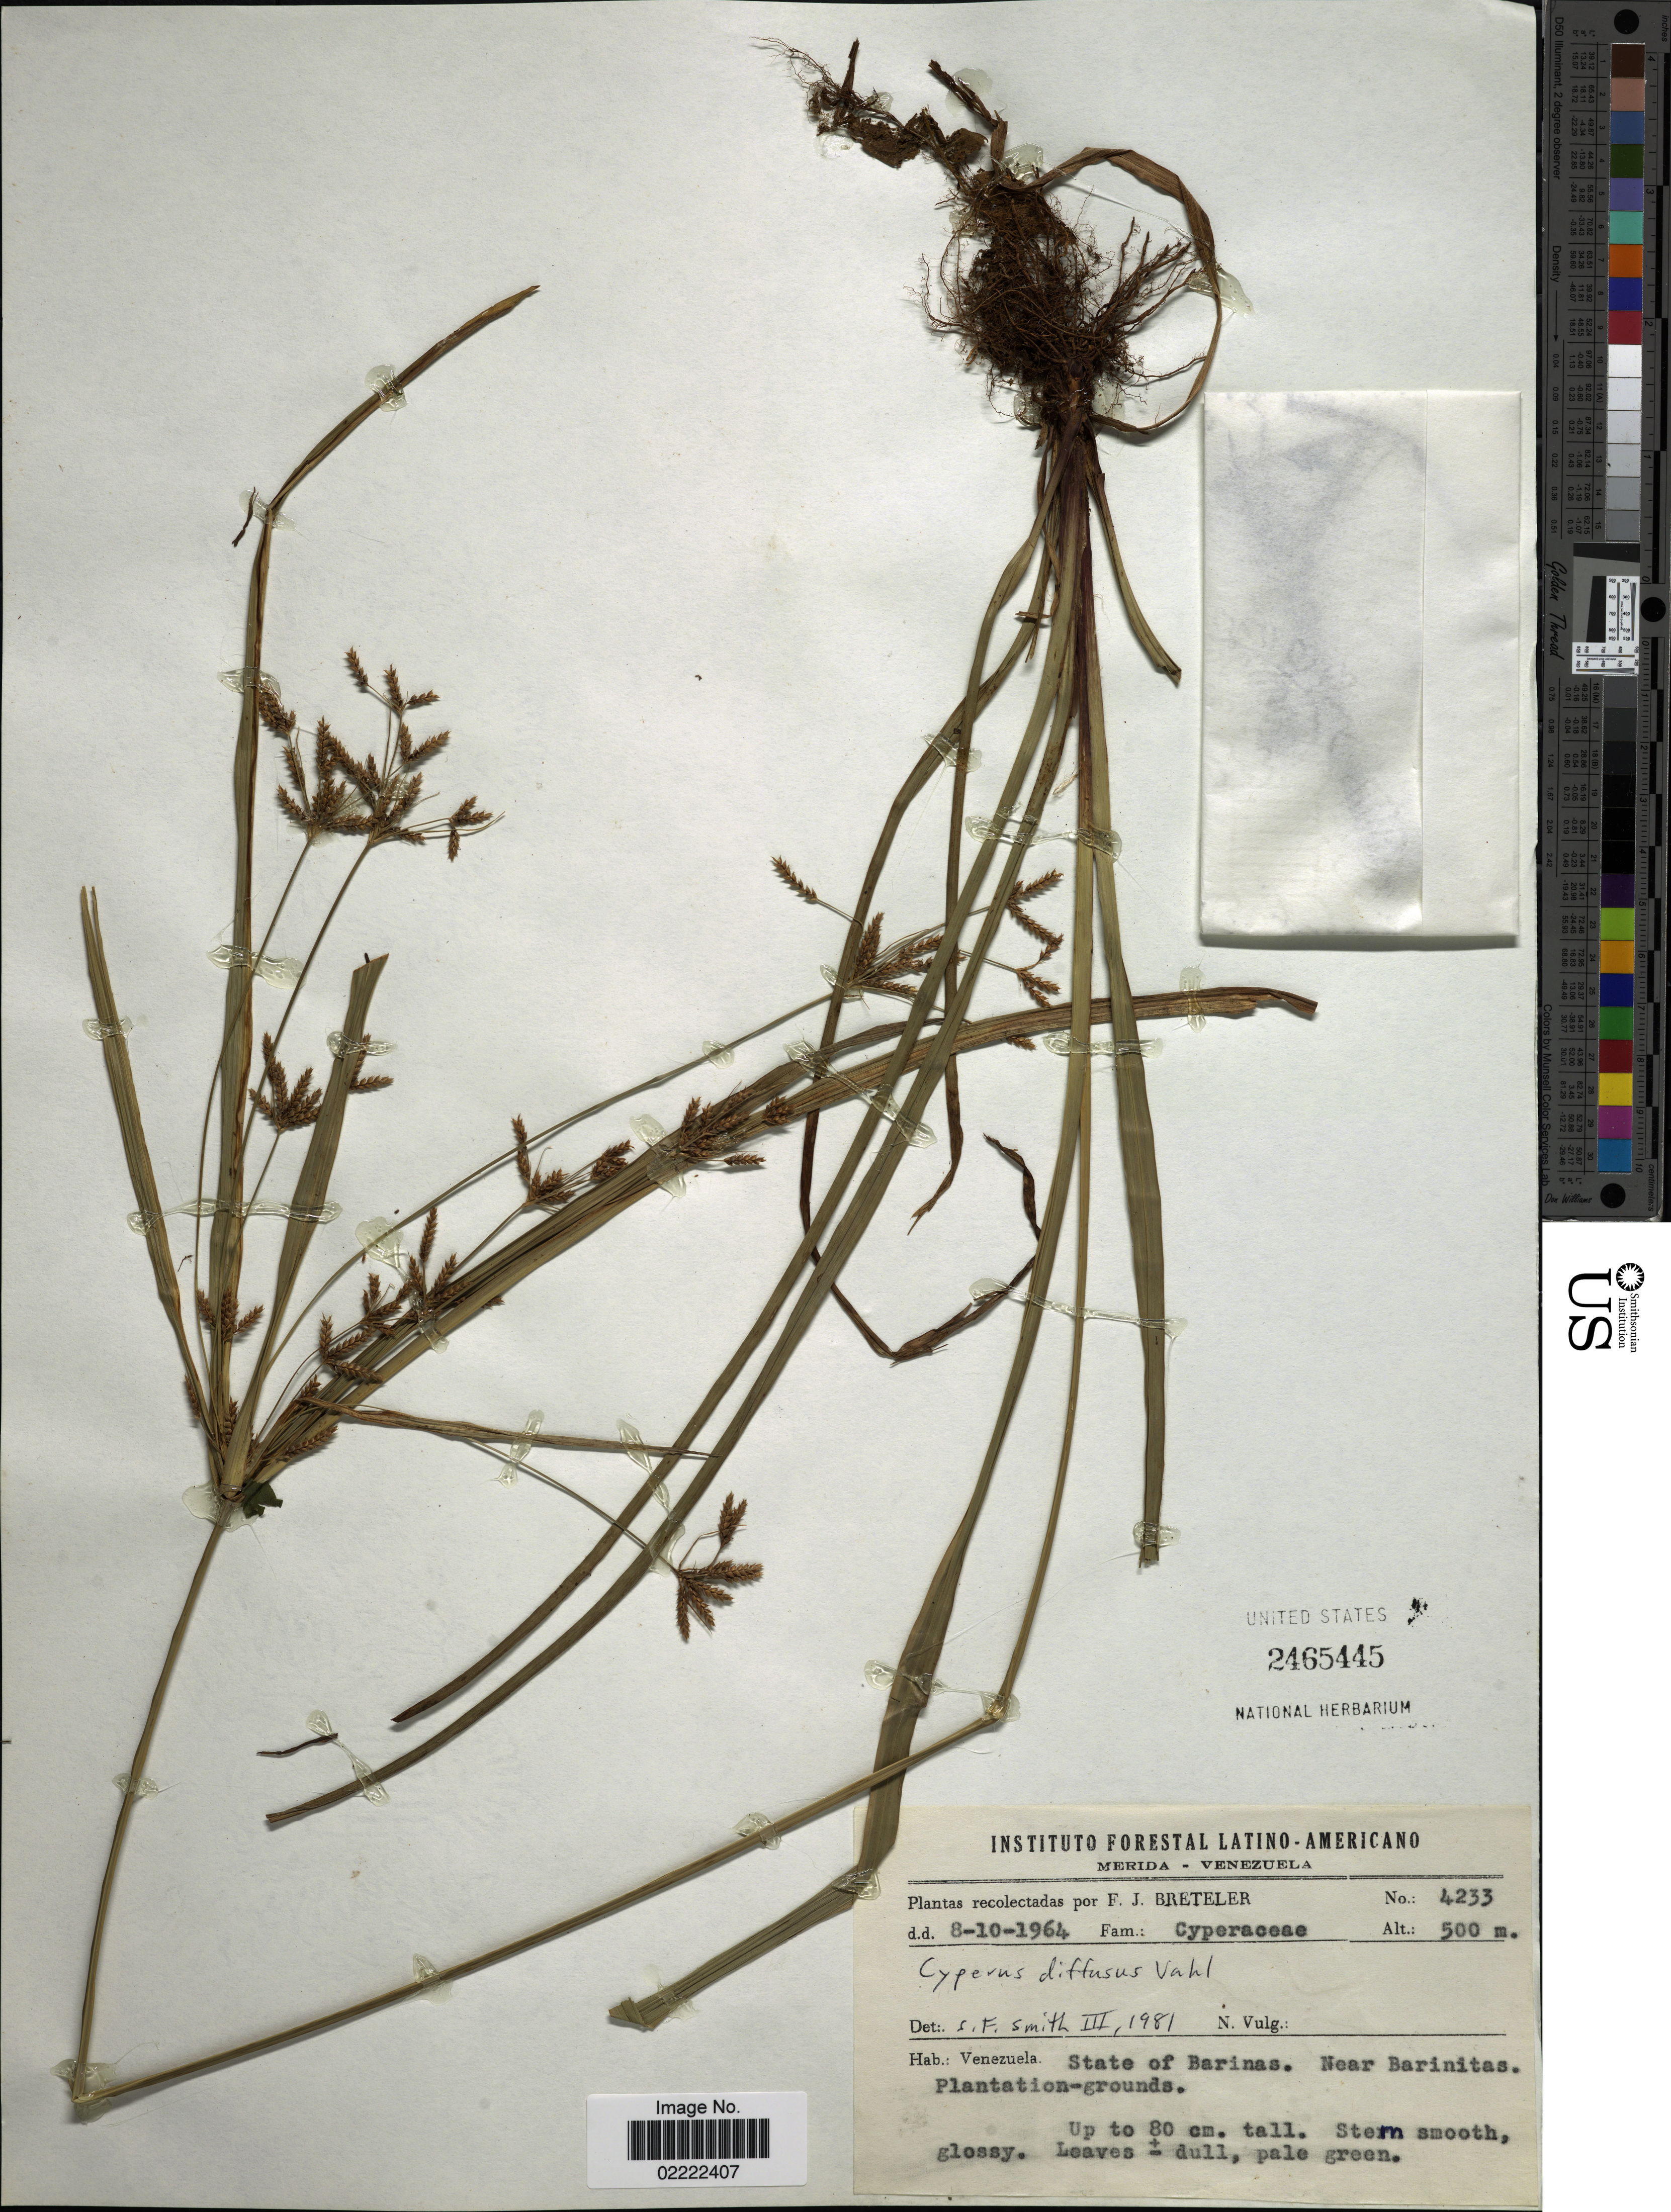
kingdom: Plantae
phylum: Tracheophyta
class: Liliopsida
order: Poales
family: Cyperaceae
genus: Cyperus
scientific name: Cyperus laxus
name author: Lam.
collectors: F. J. Breteler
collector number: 4233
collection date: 1964-10-08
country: Venezuela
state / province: Barinas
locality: State of Barinas. Near Barinitas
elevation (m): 500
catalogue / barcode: US 2465445